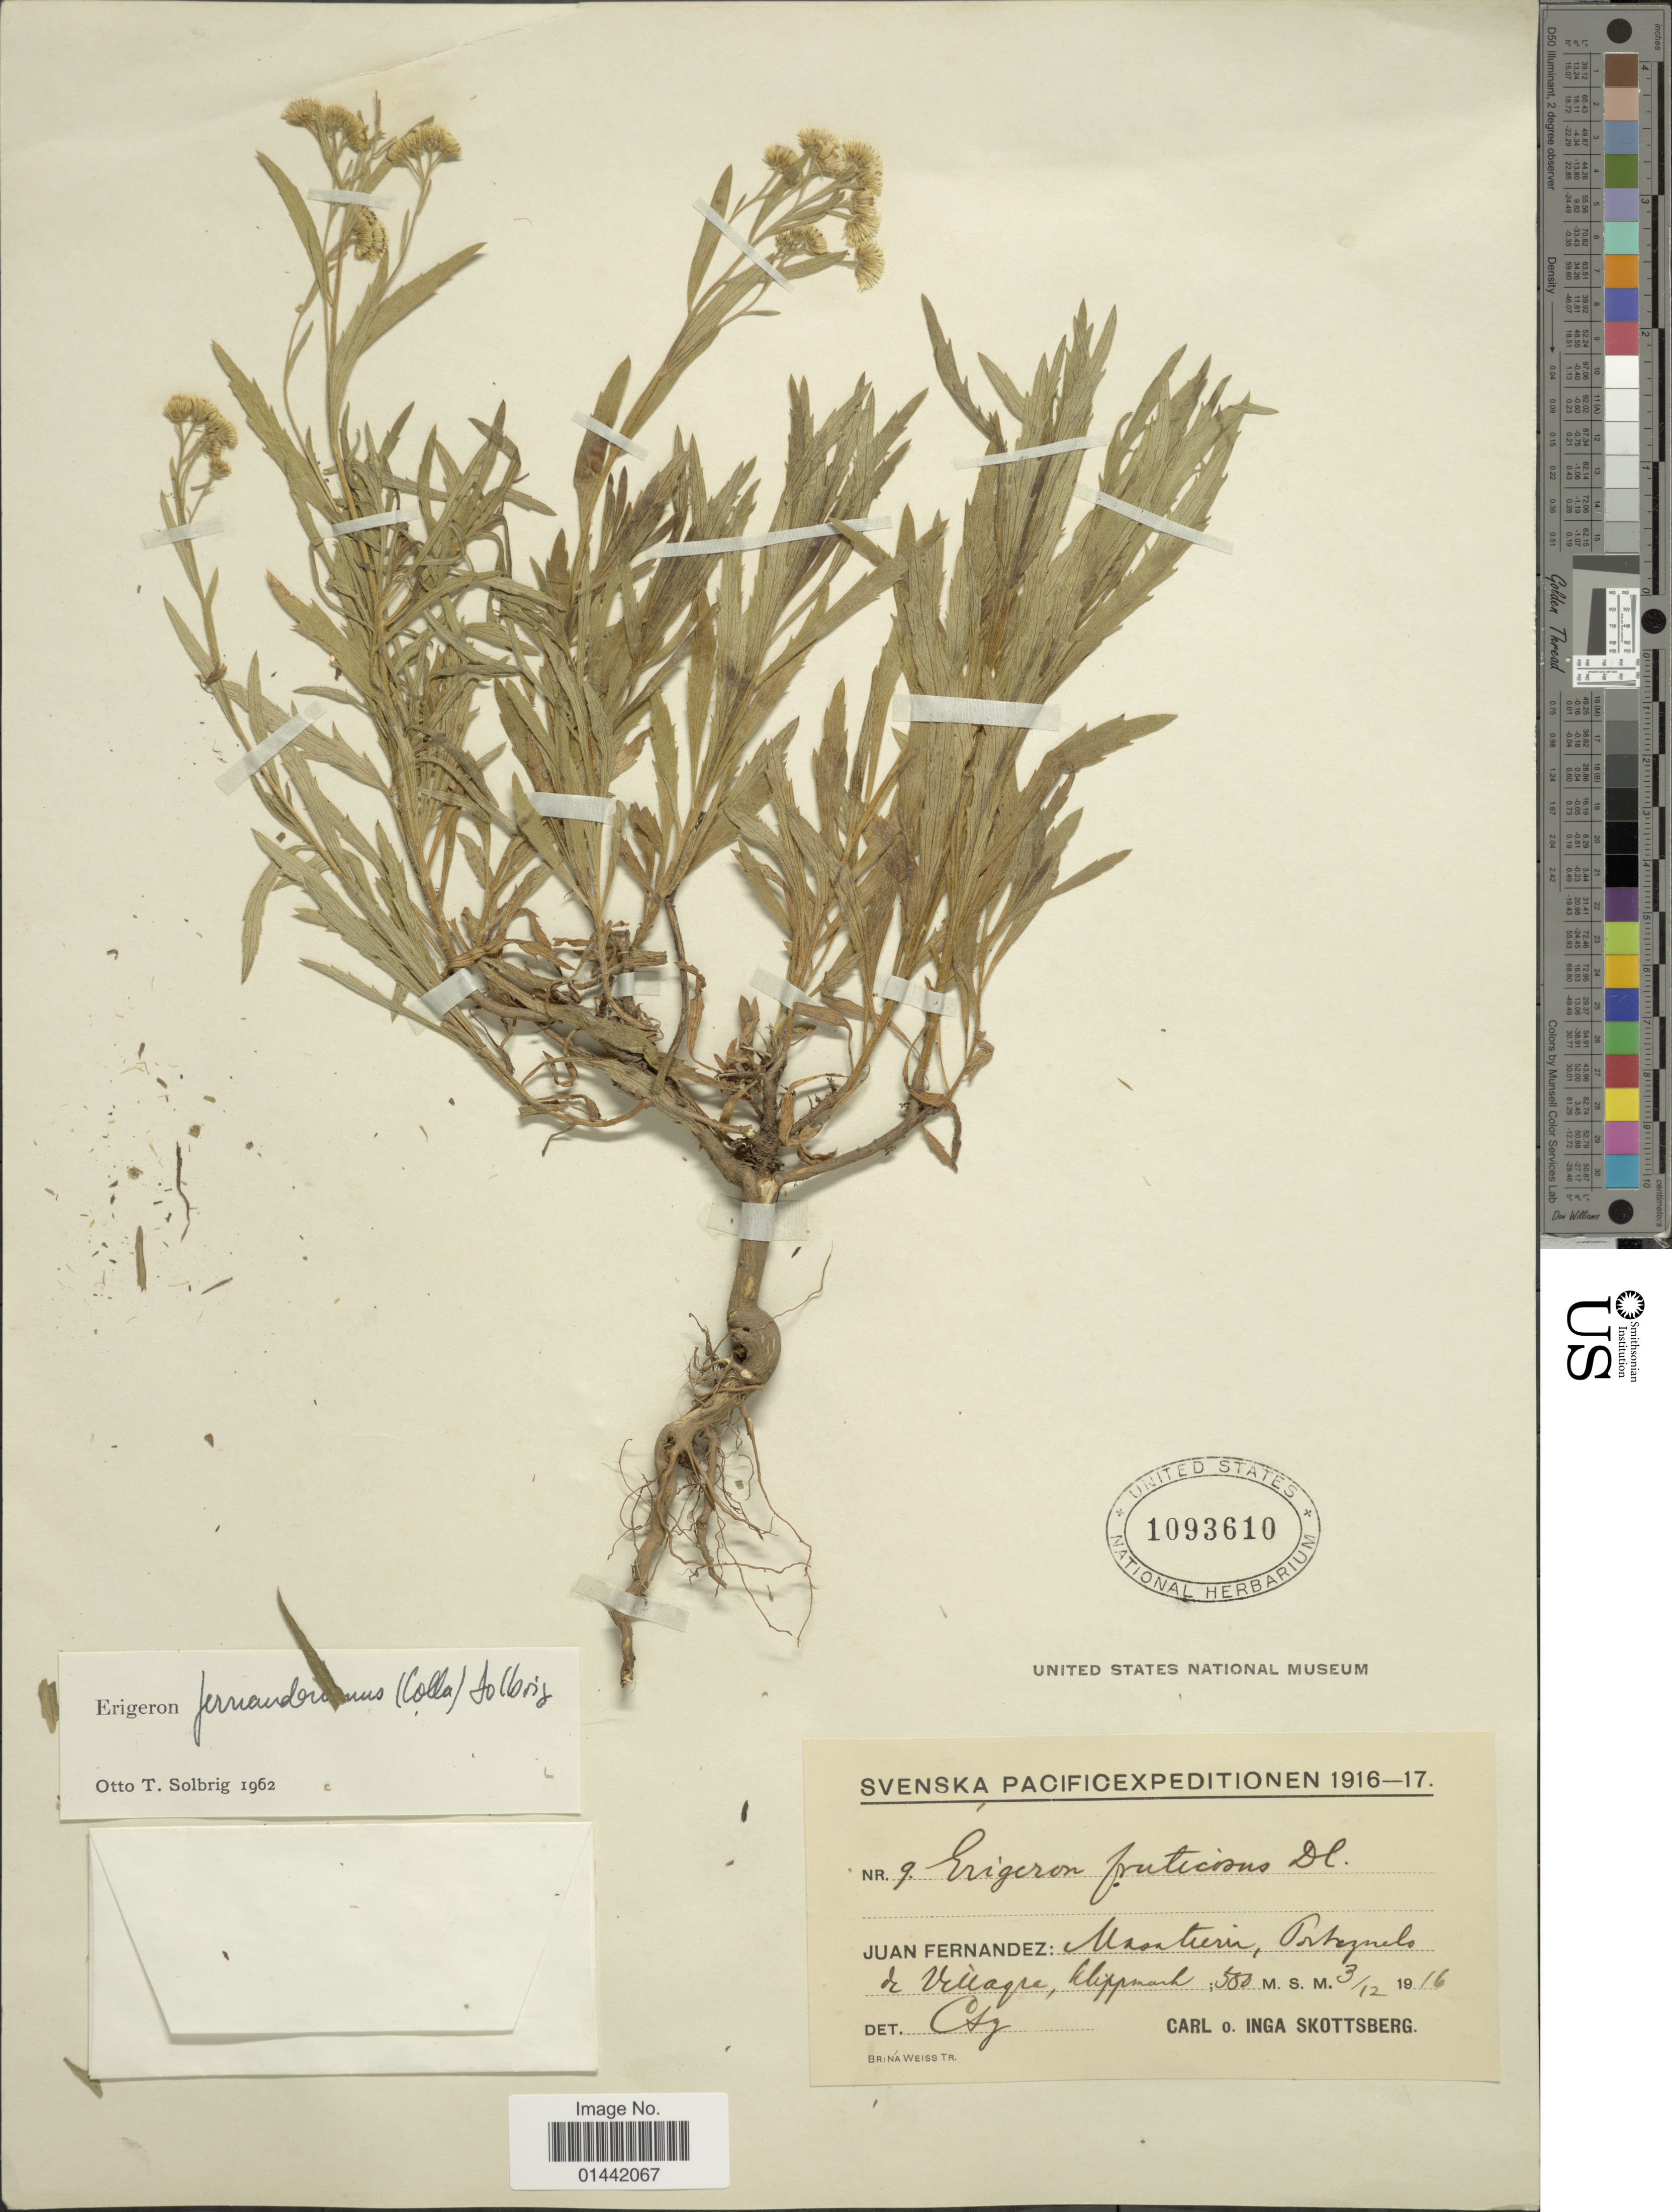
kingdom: Plantae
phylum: Tracheophyta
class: Magnoliopsida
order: Asterales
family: Asteraceae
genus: Erigeron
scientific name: Erigeron fernandezianus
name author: (Colla) Solbrig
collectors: C. Skottsberg & I. Skottsberg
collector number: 9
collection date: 1916-12-03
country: Chile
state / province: Valparaíso (V)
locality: Masatierra, Portezuelo de Villagre.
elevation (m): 500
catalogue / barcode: US 1093610